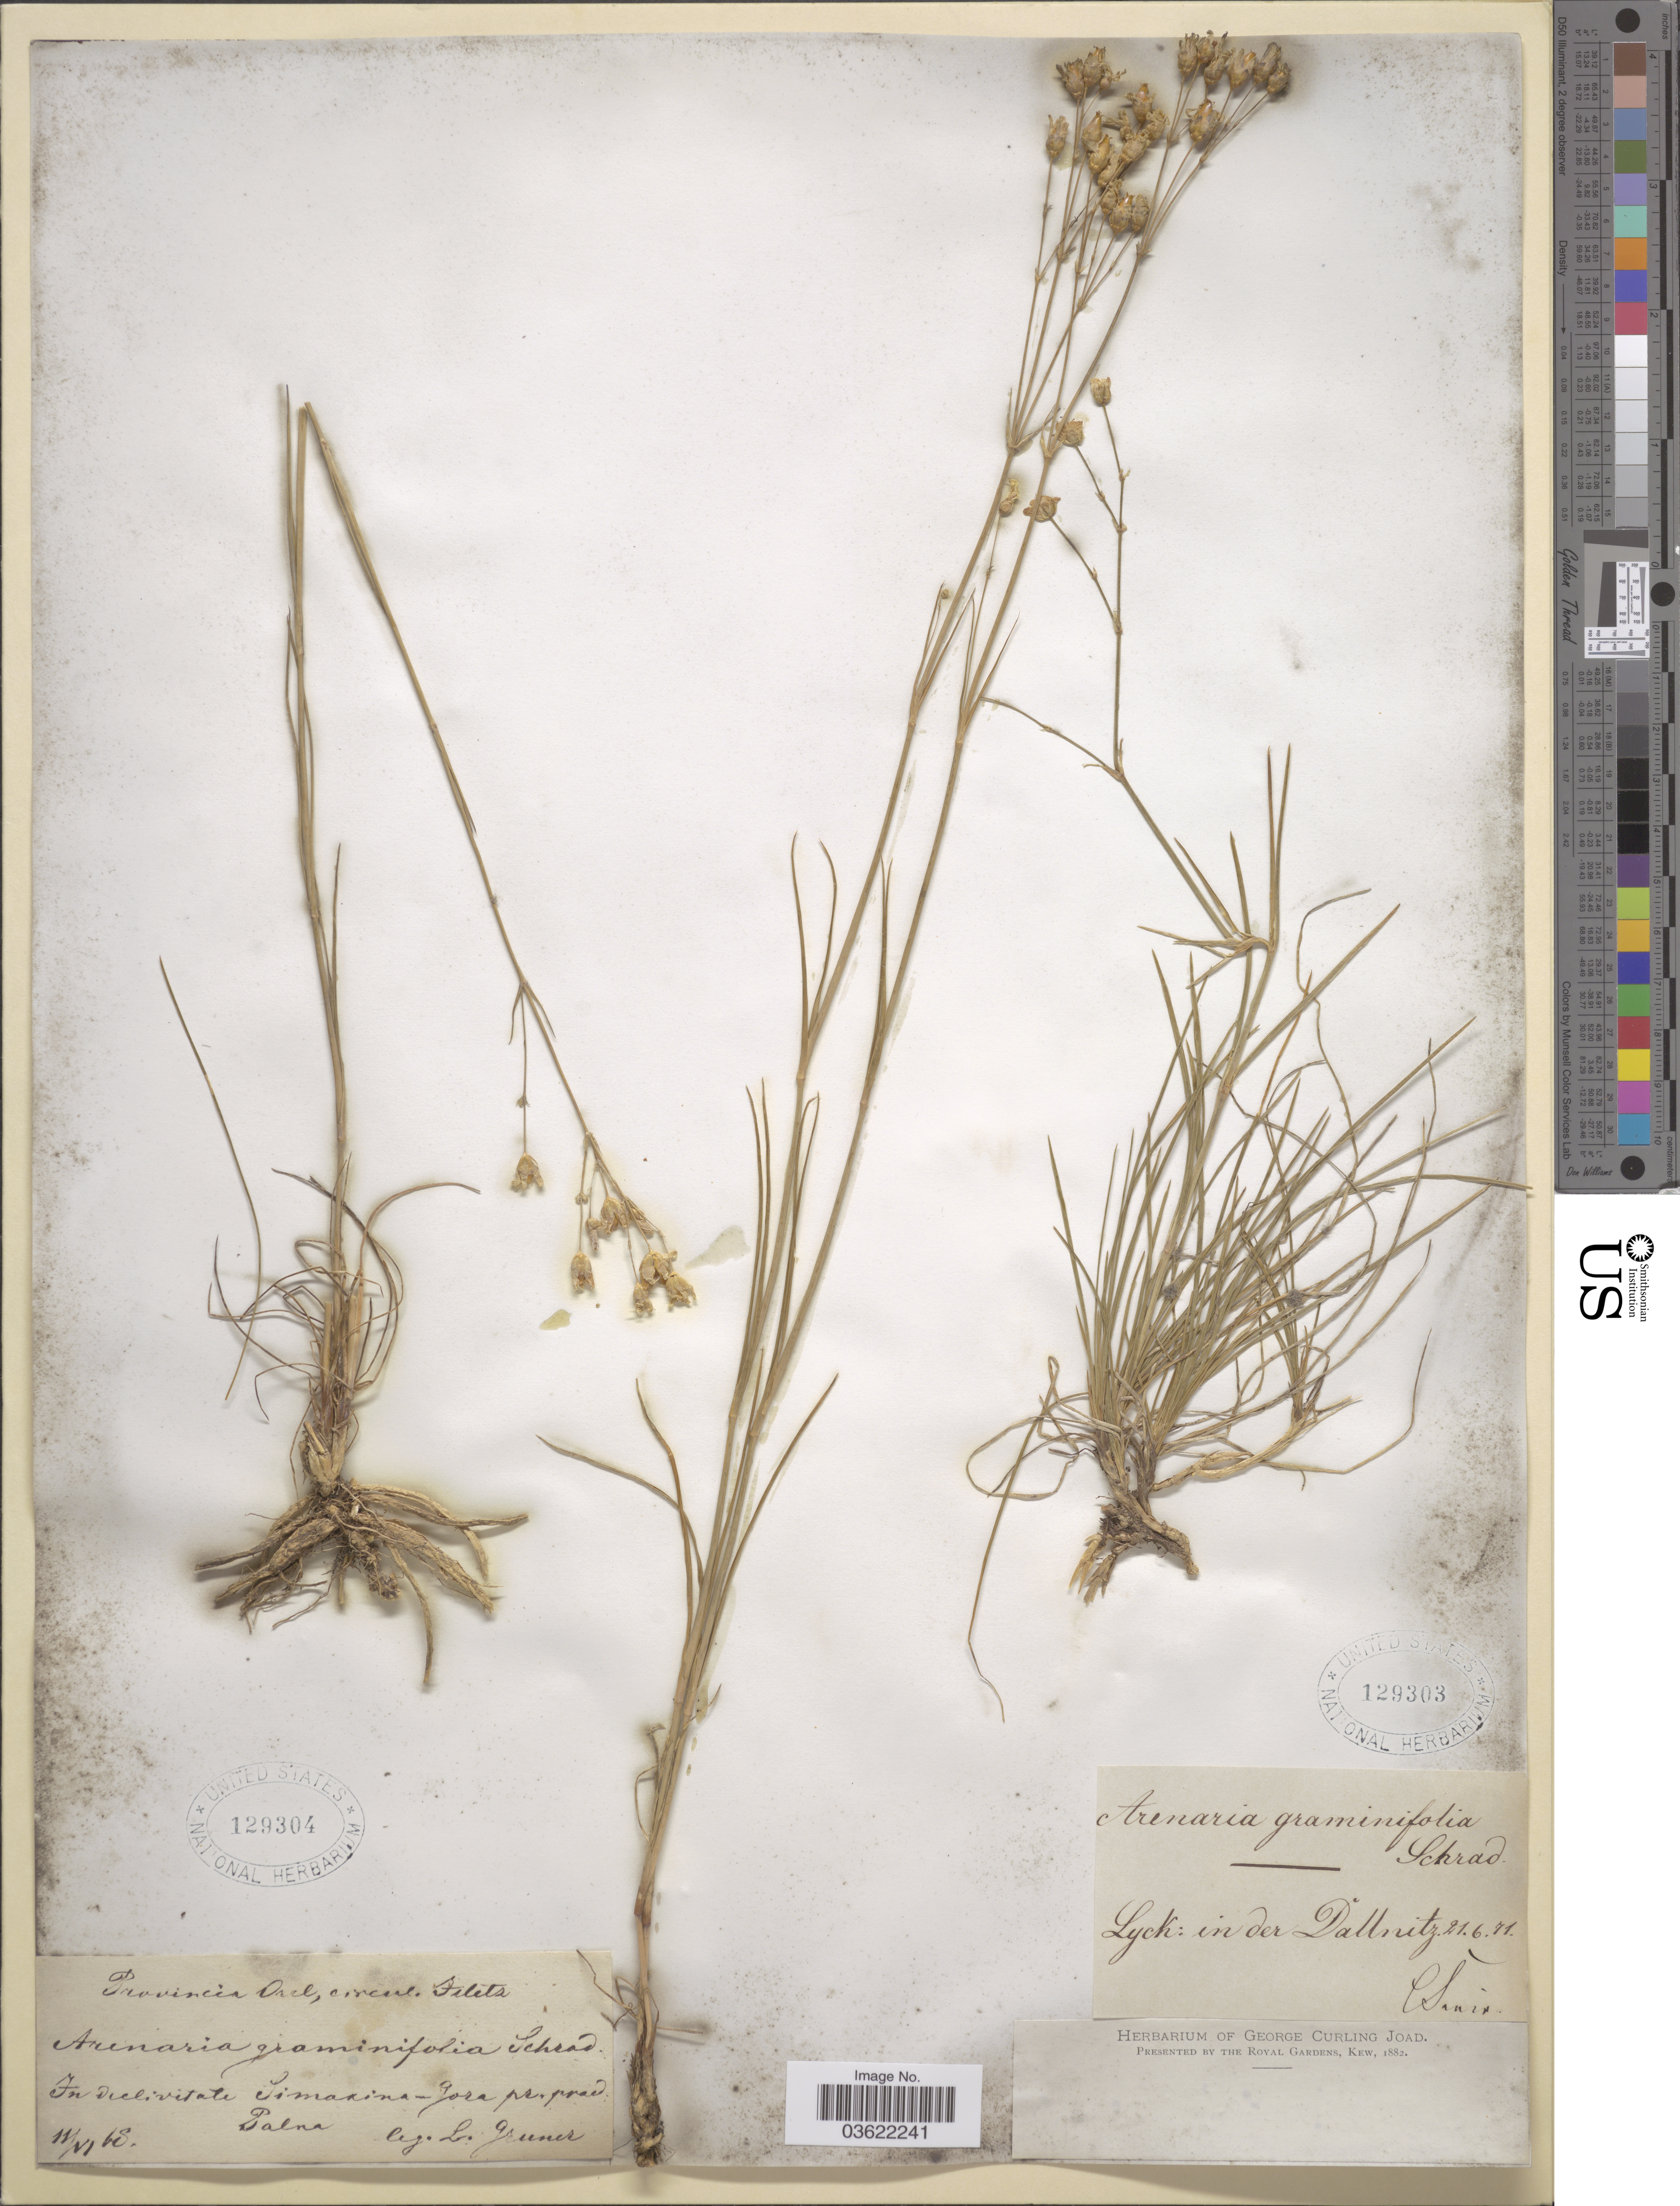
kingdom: Plantae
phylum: Tracheophyta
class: Magnoliopsida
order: Caryophyllales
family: Caryophyllaceae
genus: Eremogone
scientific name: Eremogone procera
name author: (Spreng.) Rchb.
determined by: Strong, Mark T., (BOT), Smithsonian Institution - National Museum of Natural History (UNITED STATES)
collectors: L. F. Gruner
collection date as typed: Transcribed d/m/y: 11/6/68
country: Russian Federation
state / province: Lipetsk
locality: In declivitate Simakina Gora pr. praed Palna. Prov. Orel, Yelets.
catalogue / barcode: US 129304-2